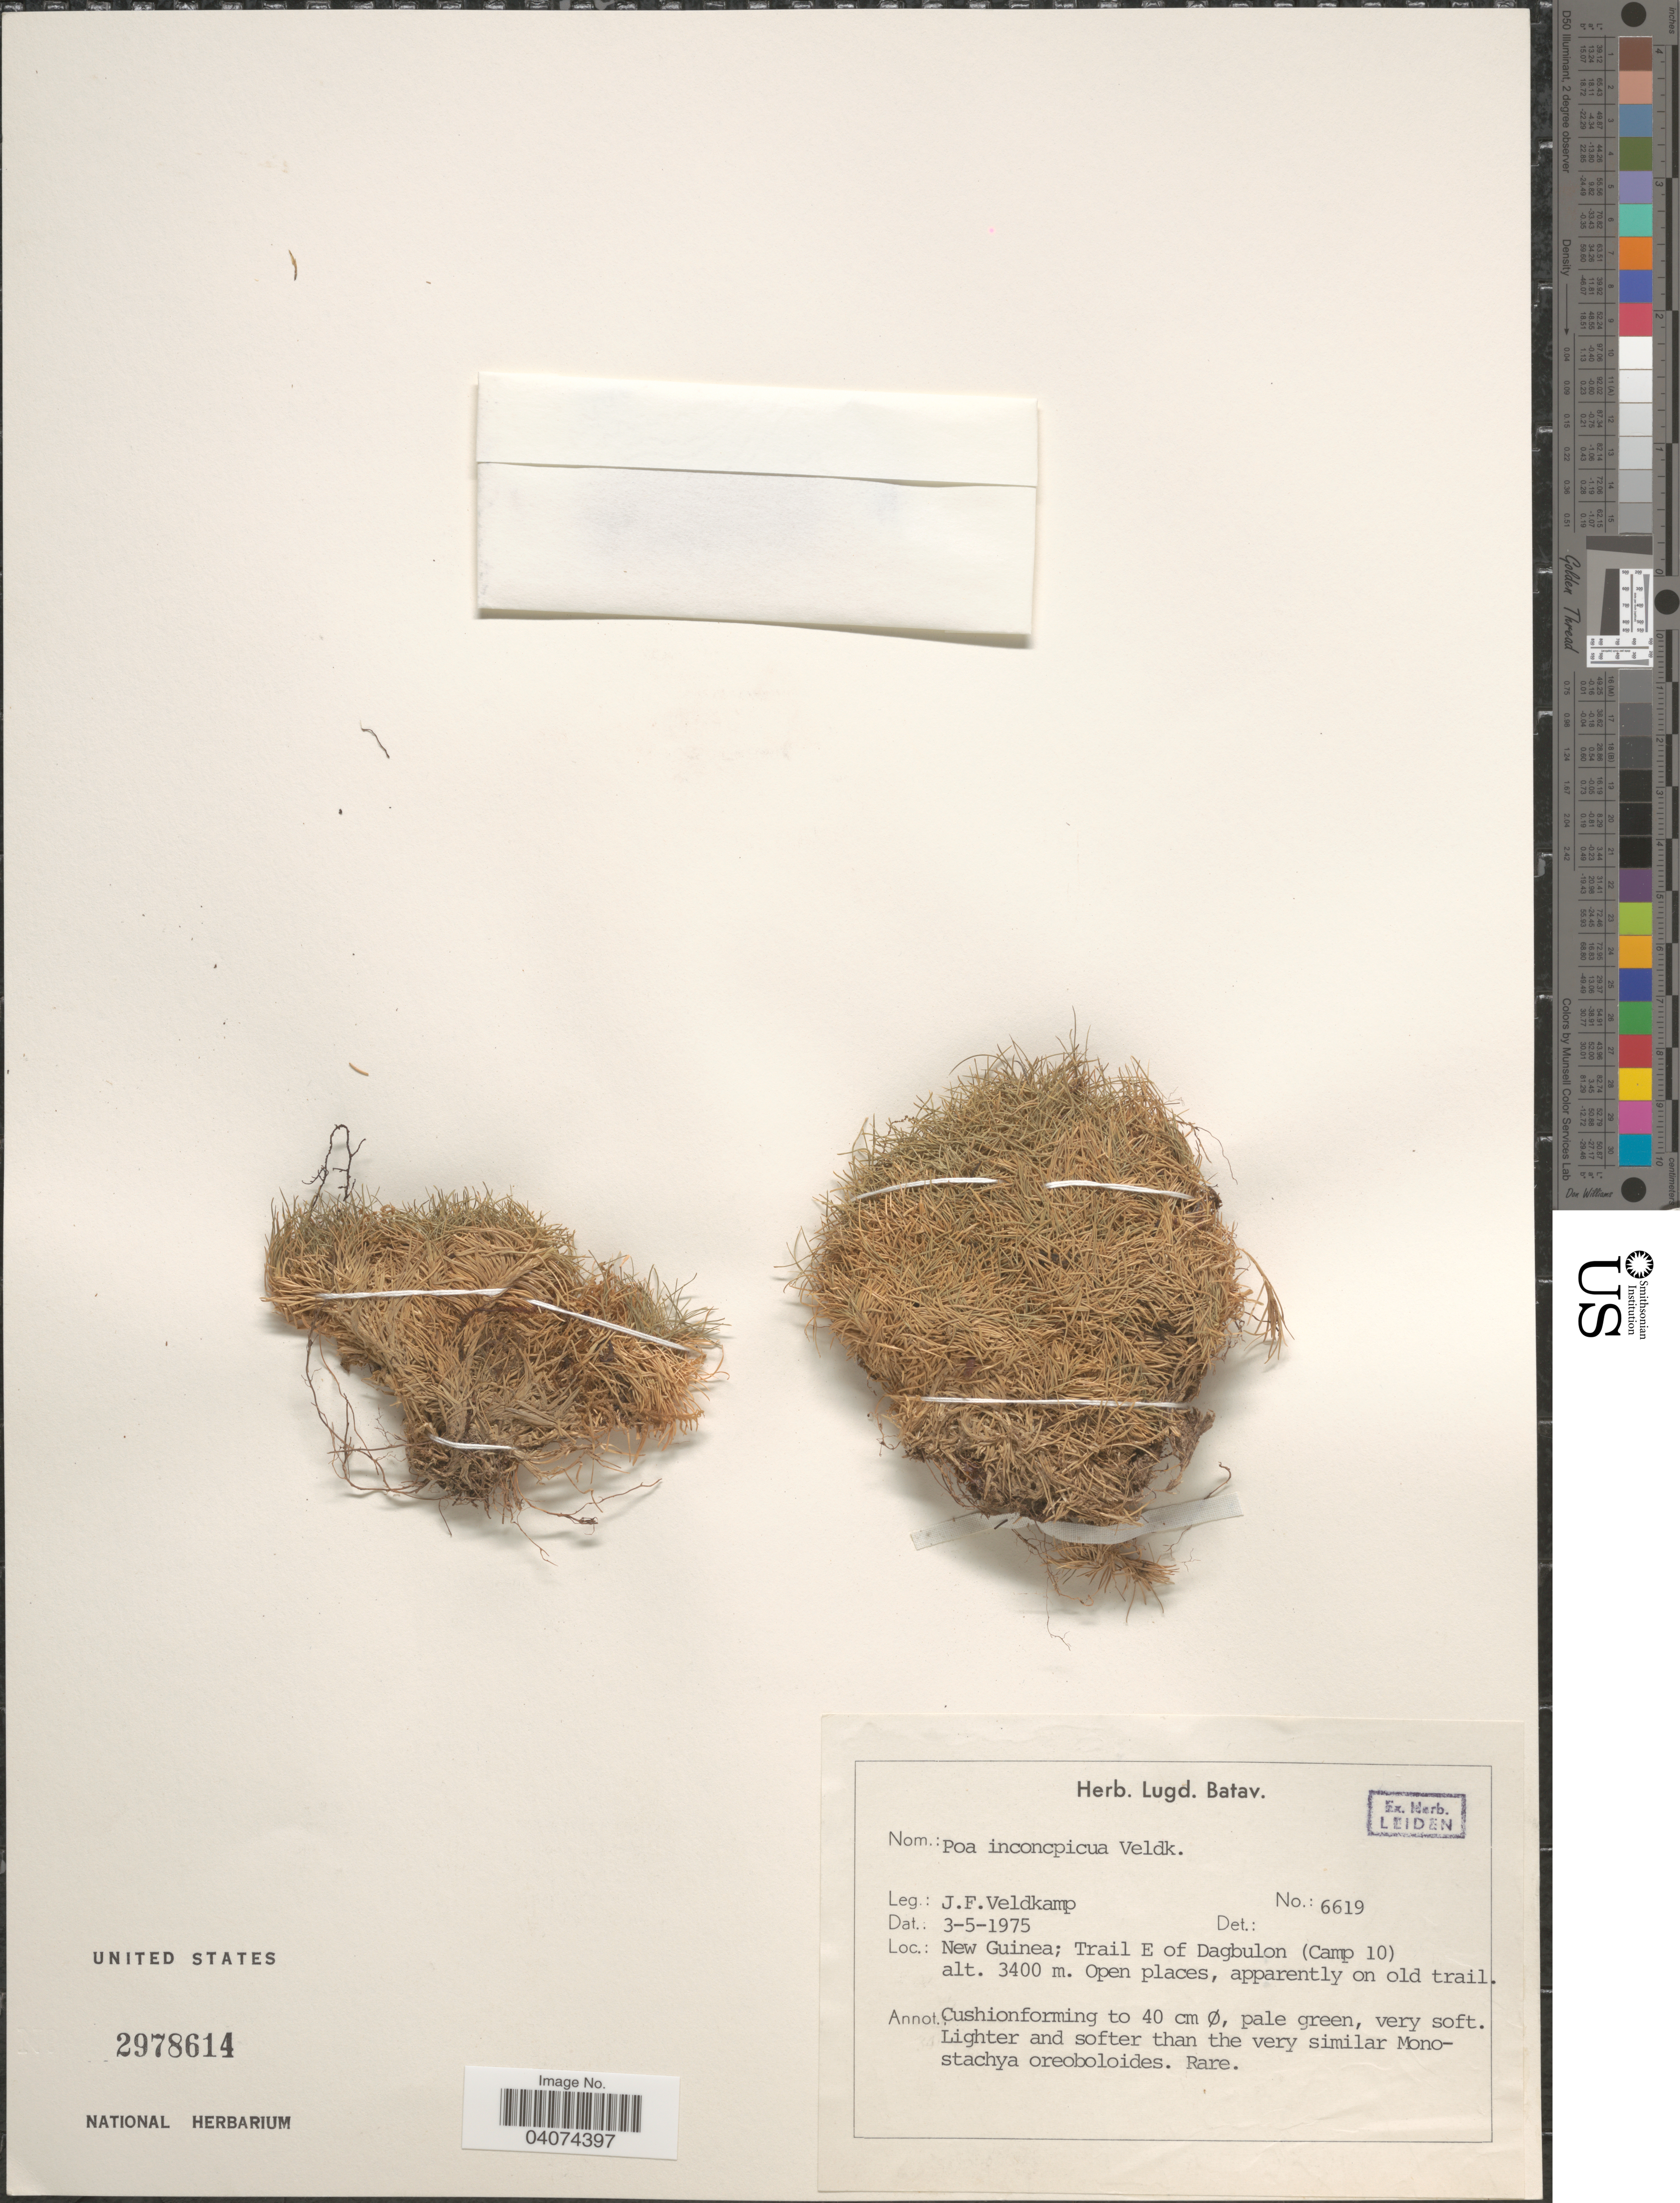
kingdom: Plantae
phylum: Tracheophyta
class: Liliopsida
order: Poales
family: Poaceae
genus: Poa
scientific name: Poa inconspicua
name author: Veldkamp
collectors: J. F. Veldkamp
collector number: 6619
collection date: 1975-05-03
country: Papua New Guinea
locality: New Guinea; Trail E of Dagbulon (Camp 10). Open places, apparently on old trail.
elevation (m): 3400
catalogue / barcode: US 2978614